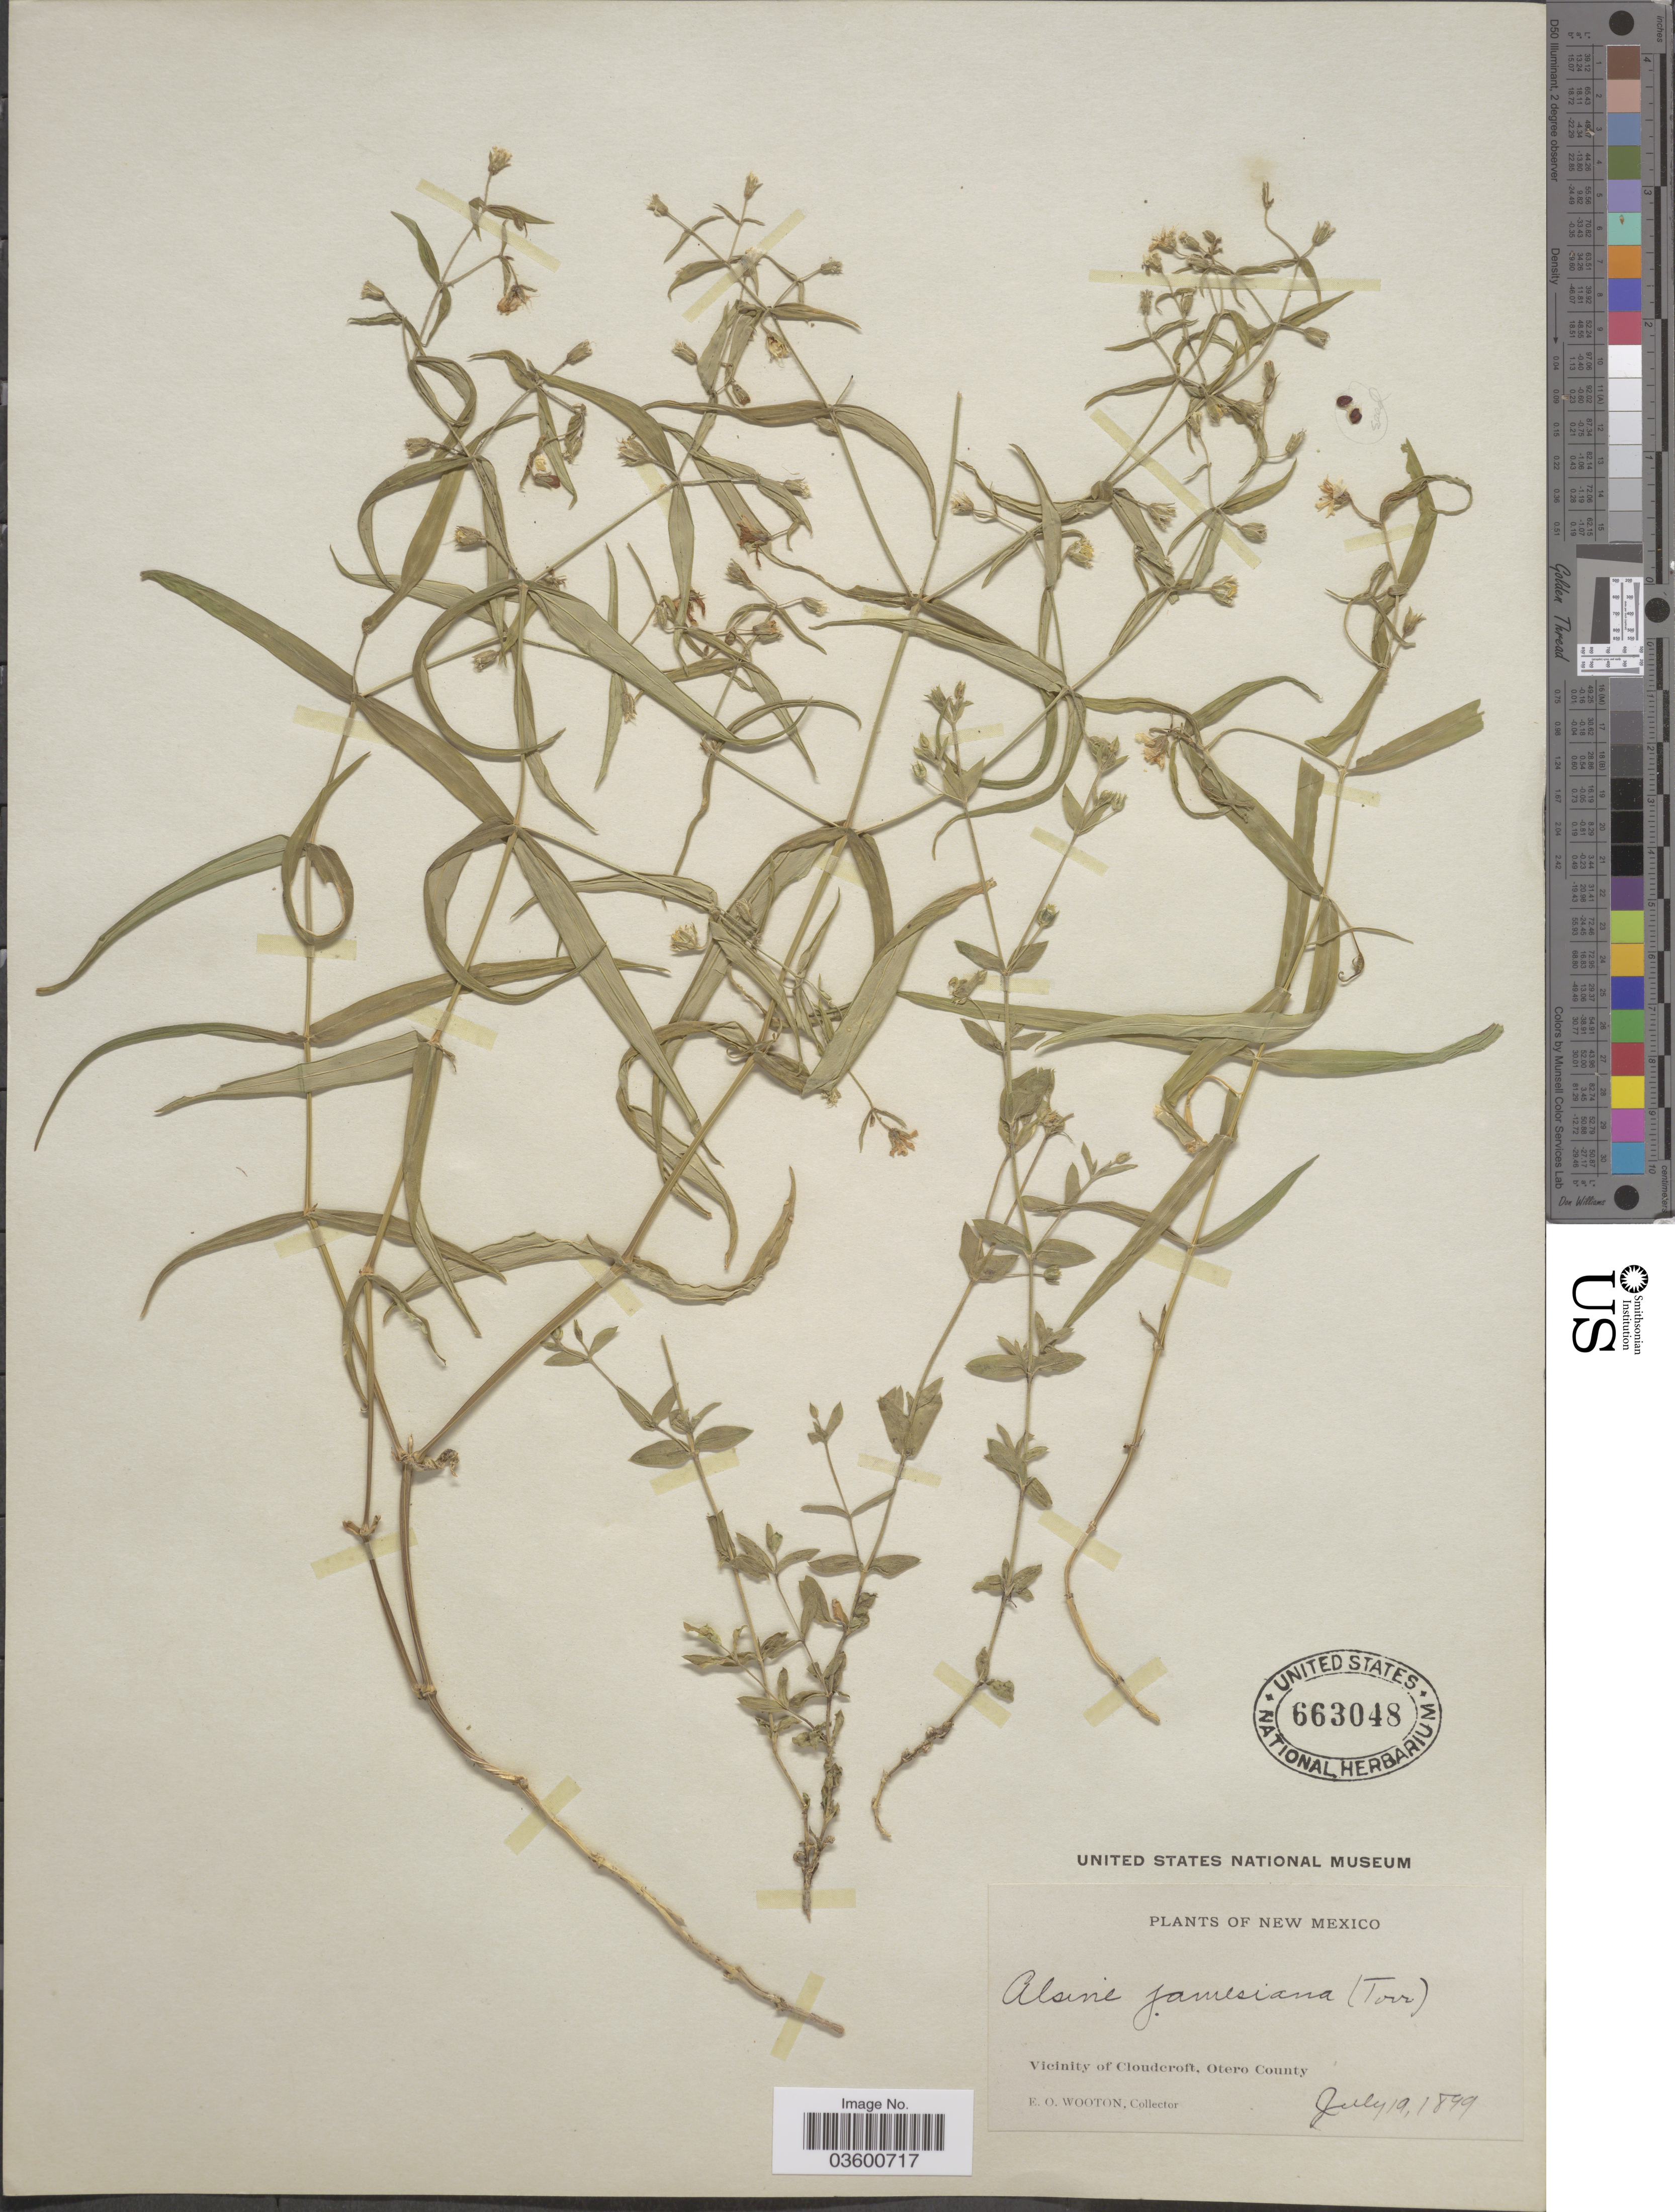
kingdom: Plantae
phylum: Tracheophyta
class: Magnoliopsida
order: Caryophyllales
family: Caryophyllaceae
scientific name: Torreyostellaria jamesiana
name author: (Torr.) Gang Yao et al.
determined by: Strong, M. T., (US), Smithsonian Institution - National Museum of Natural History (UNITED STATES)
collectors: E. O. Wooton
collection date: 1899-07-19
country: United States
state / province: New Mexico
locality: Vicinity of Cloudcroft, Otero County.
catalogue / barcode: US 663048